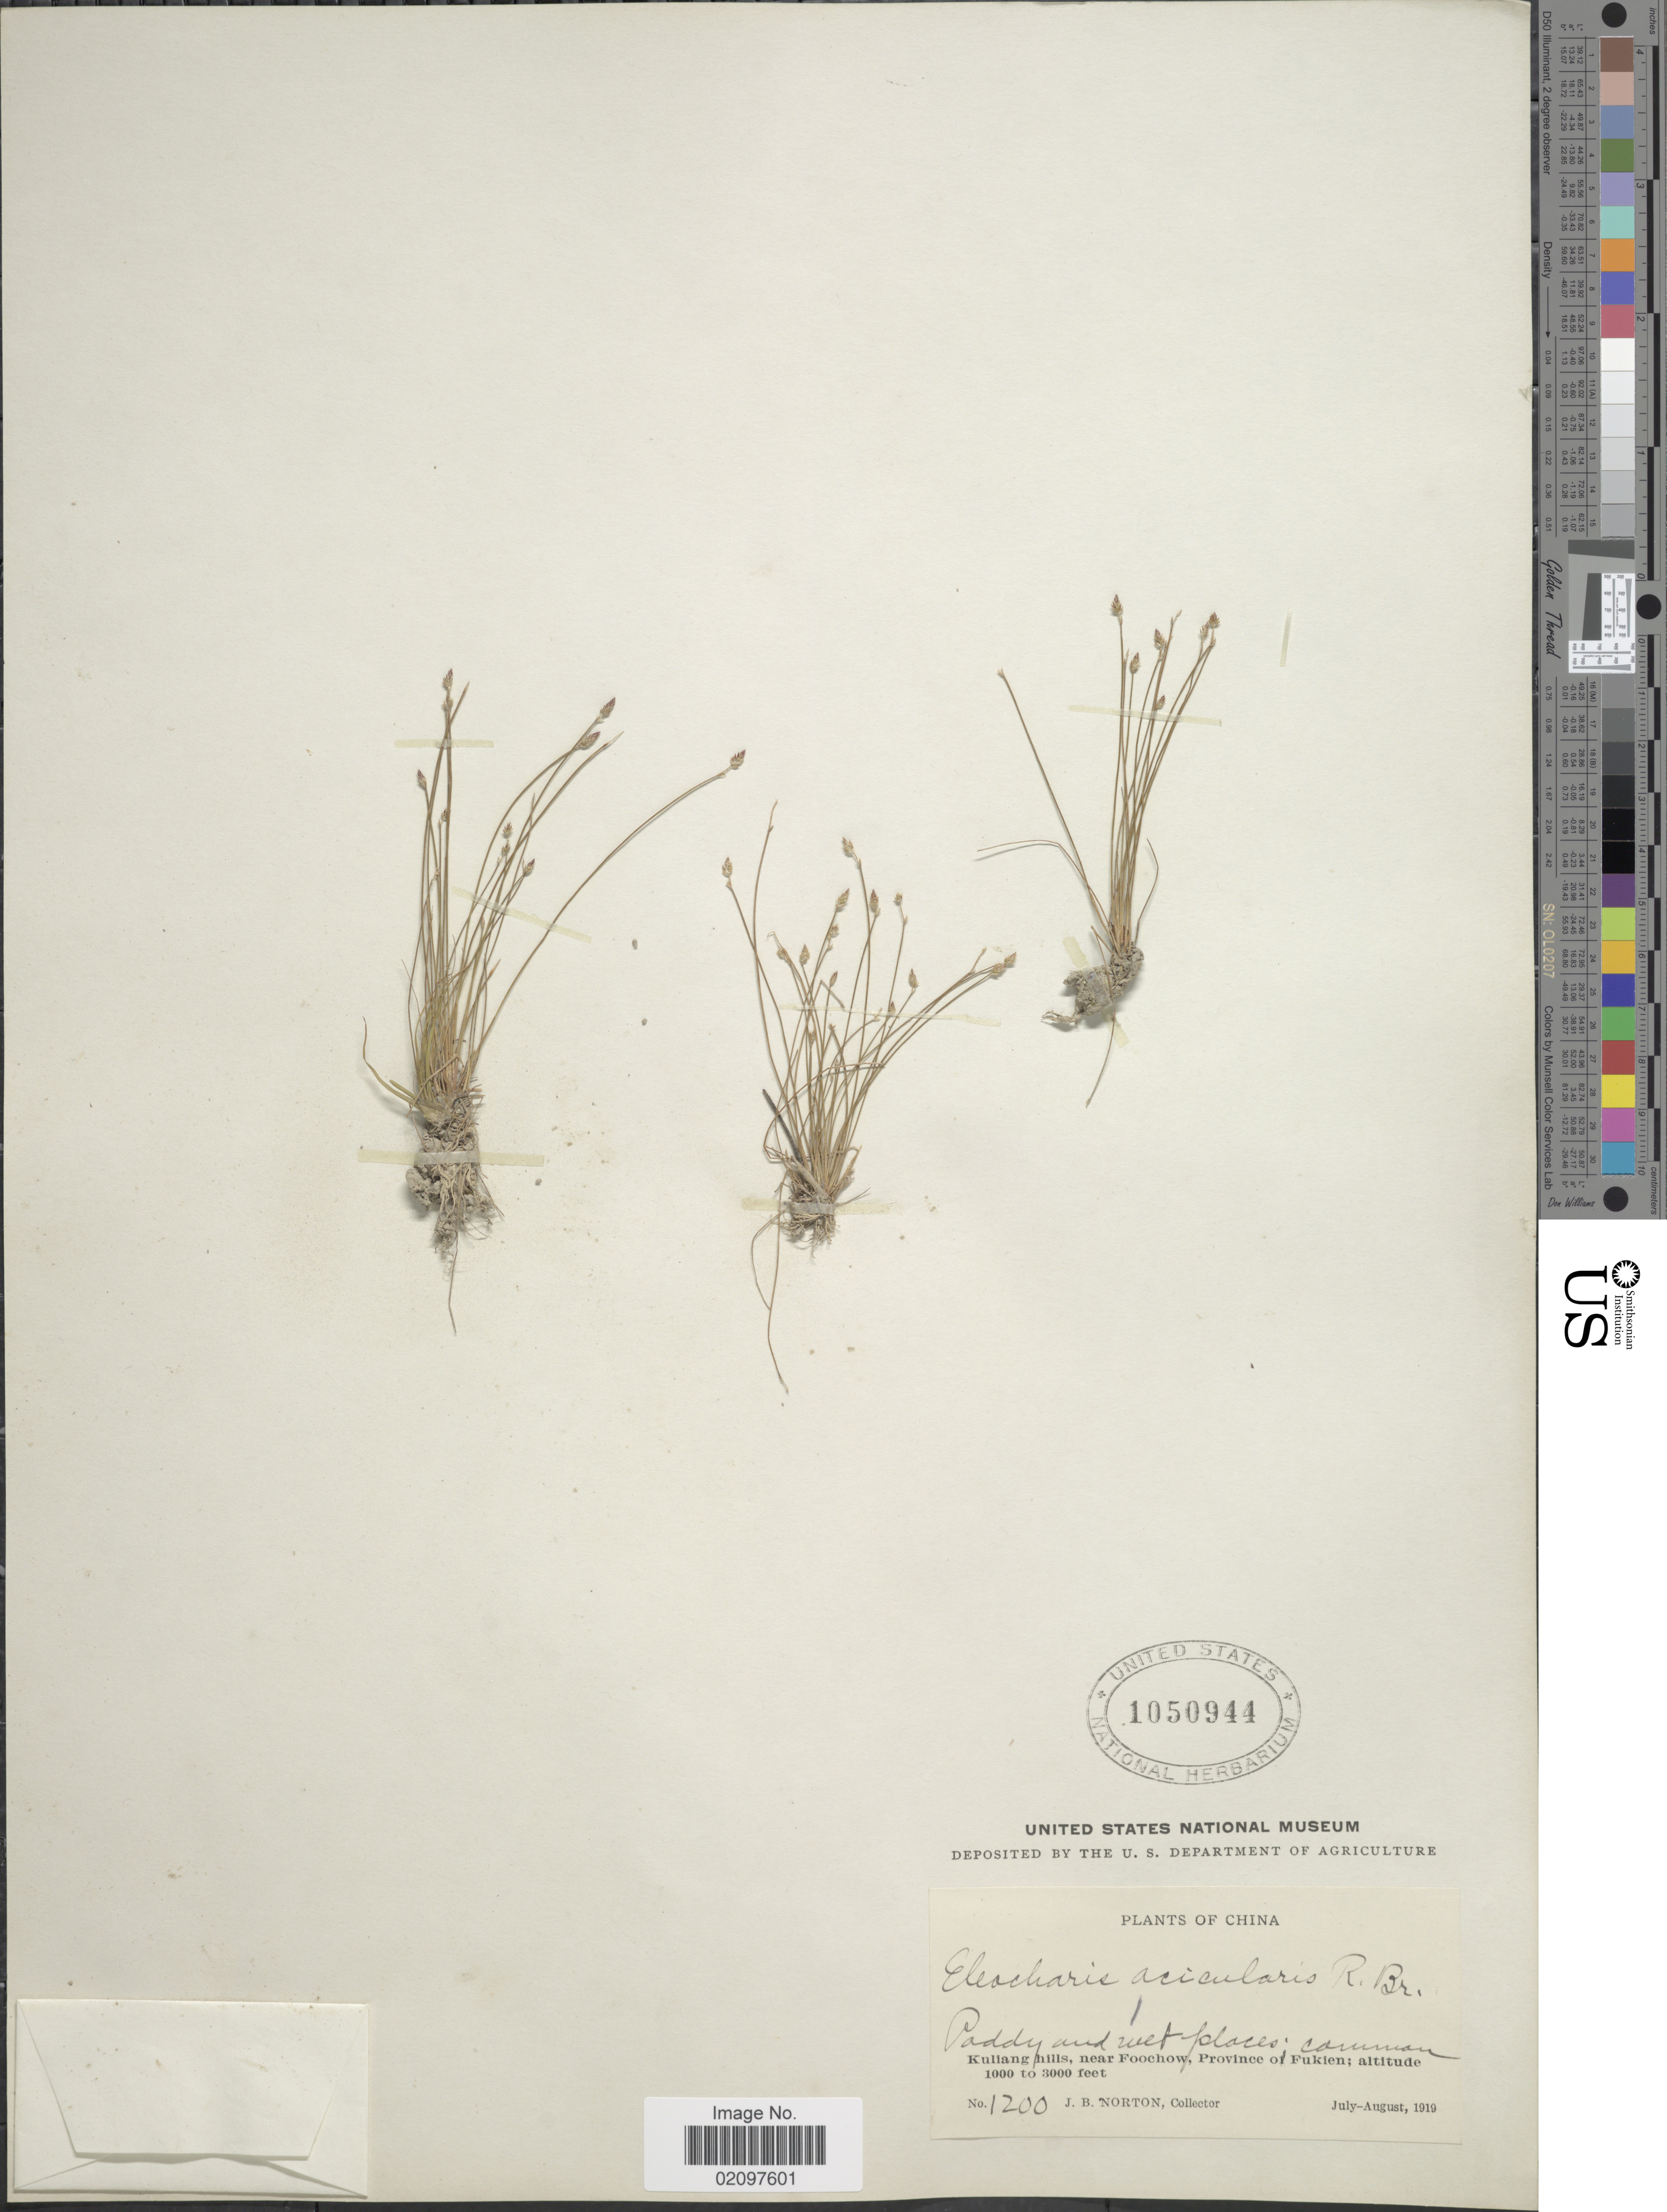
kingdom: Plantae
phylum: Tracheophyta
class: Liliopsida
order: Poales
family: Cyperaceae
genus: Eleocharis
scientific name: Eleocharis acicularis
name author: (L.) Roem. & Schult.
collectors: J. B. Norton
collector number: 1200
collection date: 1919-07/1919-08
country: China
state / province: Fujian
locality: Paddy and wet places; common, Kuliang hills, near Foochow, Province of Fukien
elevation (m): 305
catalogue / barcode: US 1050944